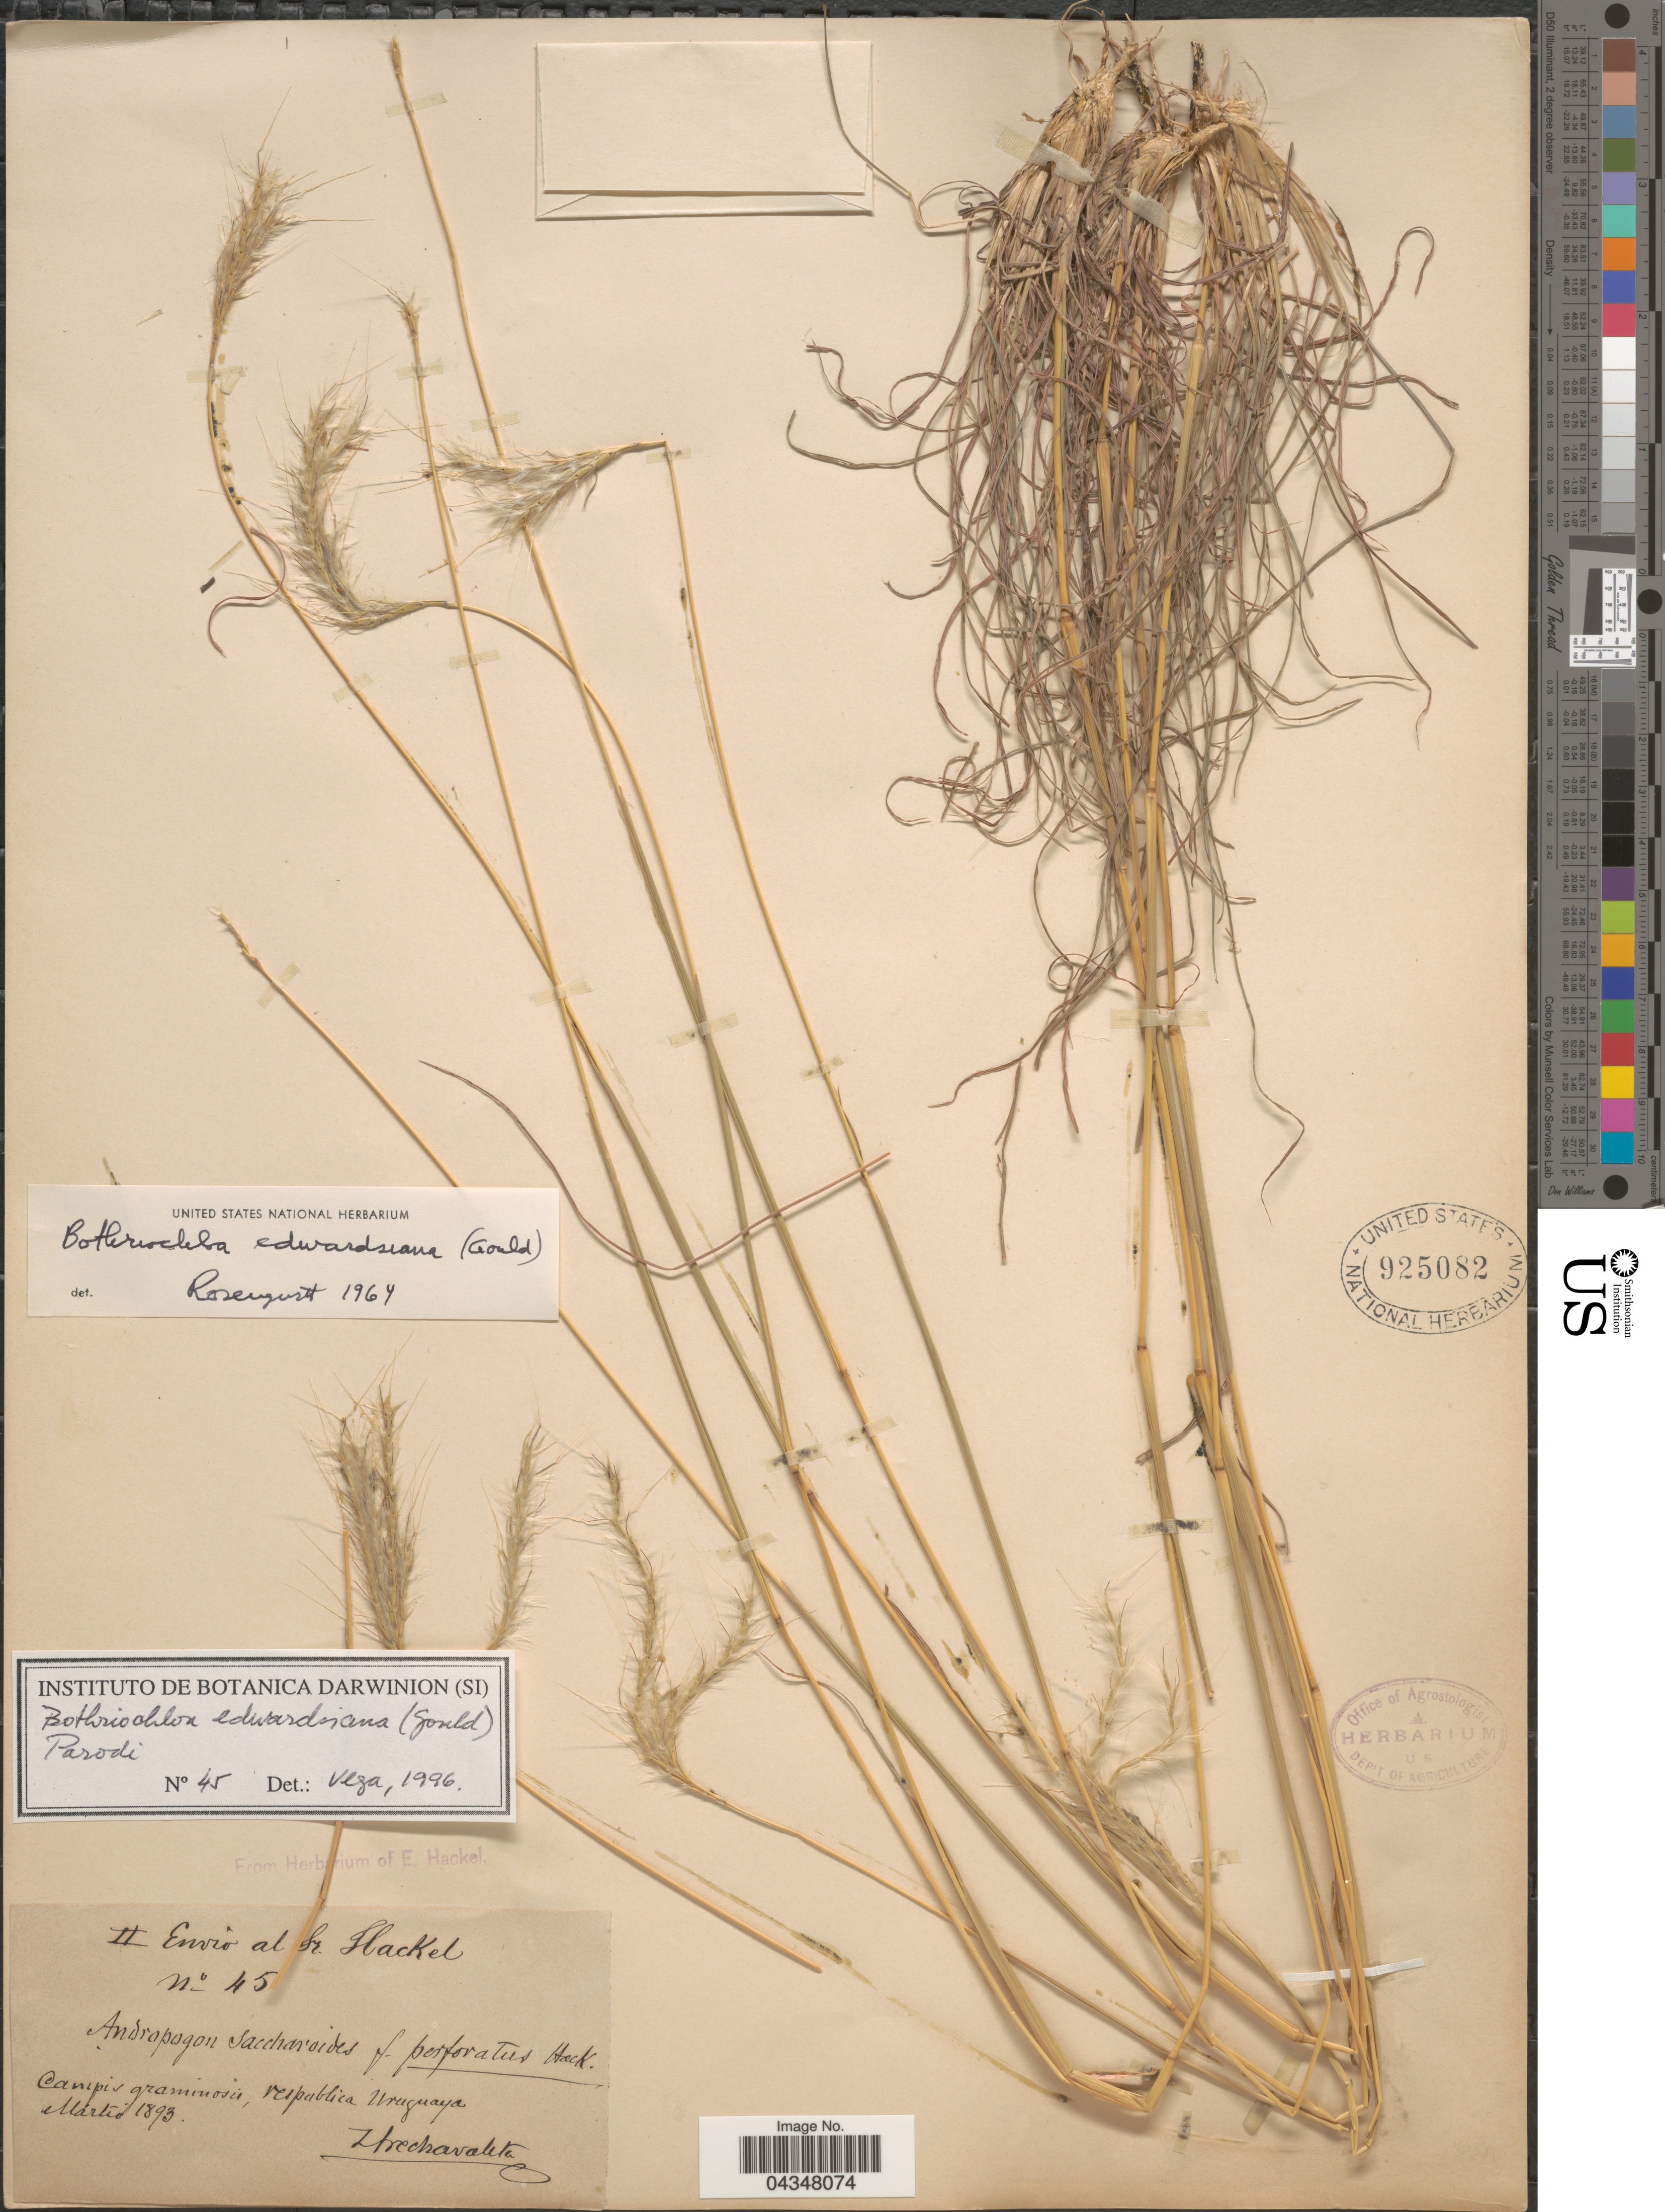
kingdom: Plantae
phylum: Tracheophyta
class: Liliopsida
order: Poales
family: Poaceae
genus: Bothriochloa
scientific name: Bothriochloa edwardsiana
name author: (Gould) Parodi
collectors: J. Arechavaleta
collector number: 45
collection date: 1893-03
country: Uruguay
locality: Campis graminosis, republica Uruguay.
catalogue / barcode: US 925082